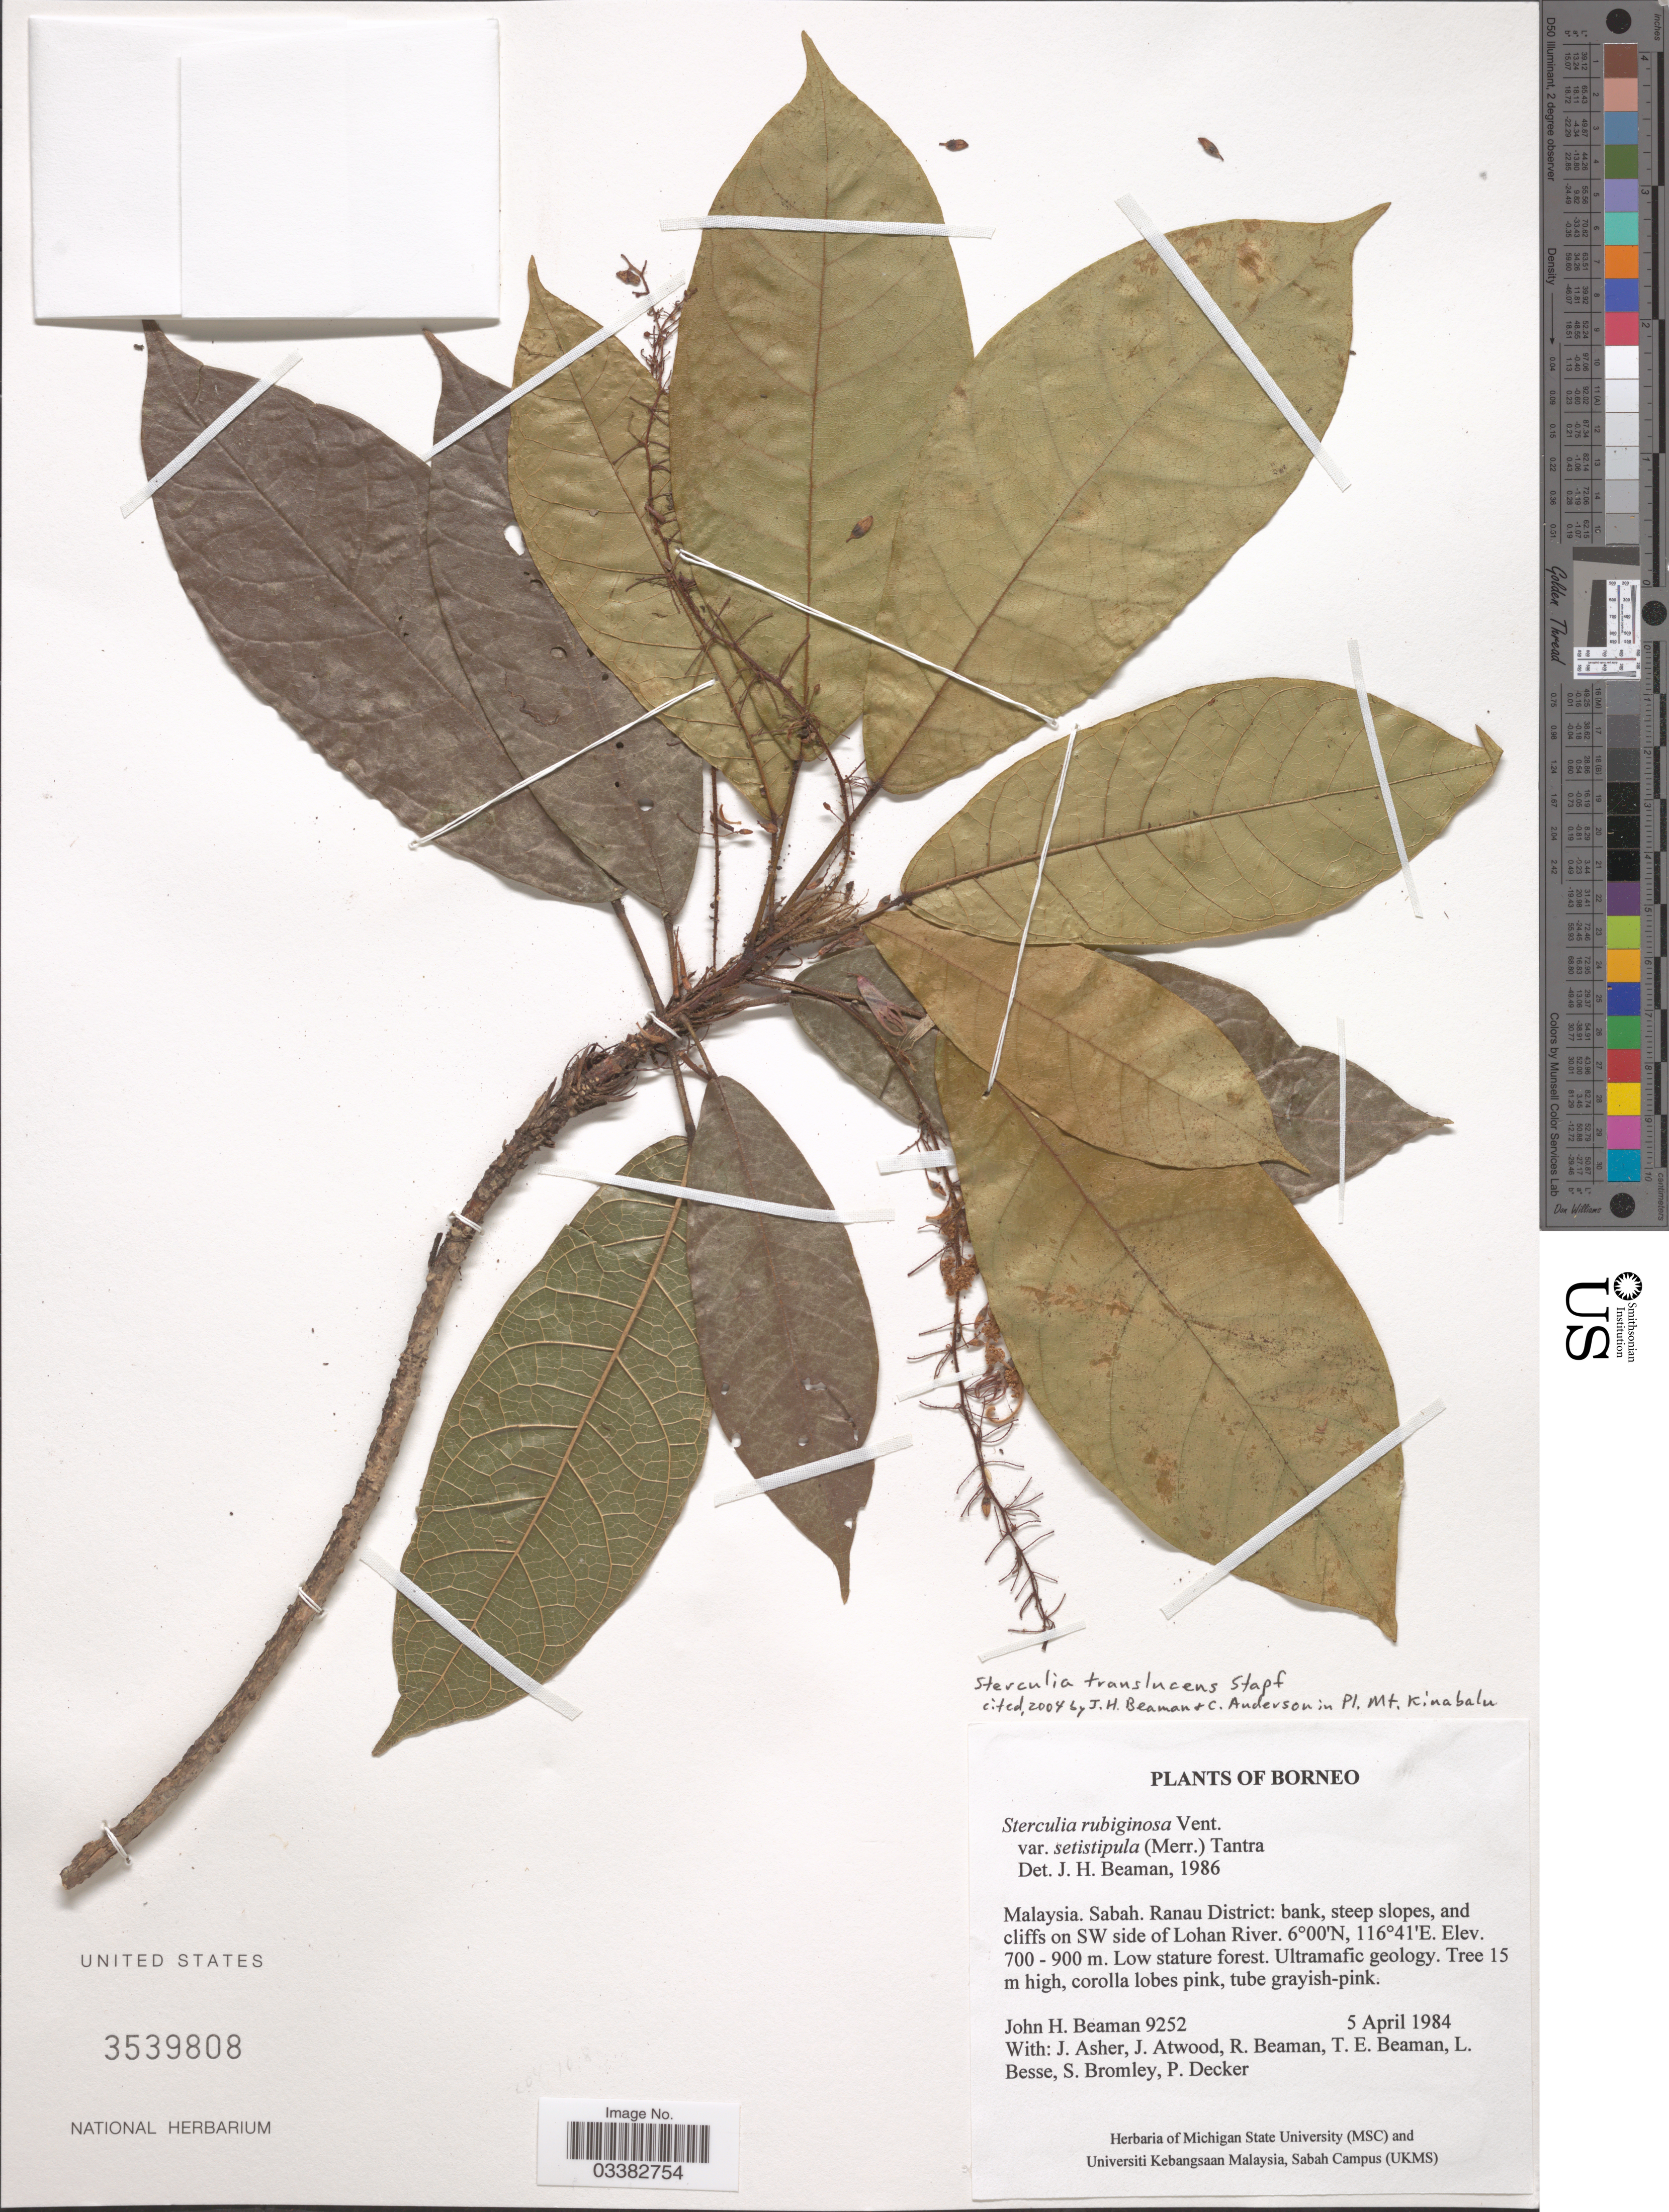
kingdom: Plantae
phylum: Tracheophyta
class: Magnoliopsida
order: Malvales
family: Malvaceae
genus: Sterculia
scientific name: Sterculia translucens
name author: Stapf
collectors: J. H. Beaman, J. Asher, J. Atwood, R. S. Beaman & et al.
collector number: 9252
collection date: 1984-04-05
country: Malaysia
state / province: Sabah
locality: Borneo. Ranau District: bank, steep slopes, and cliffs on SW side of Lohan River.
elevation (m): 700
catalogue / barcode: US 3539808